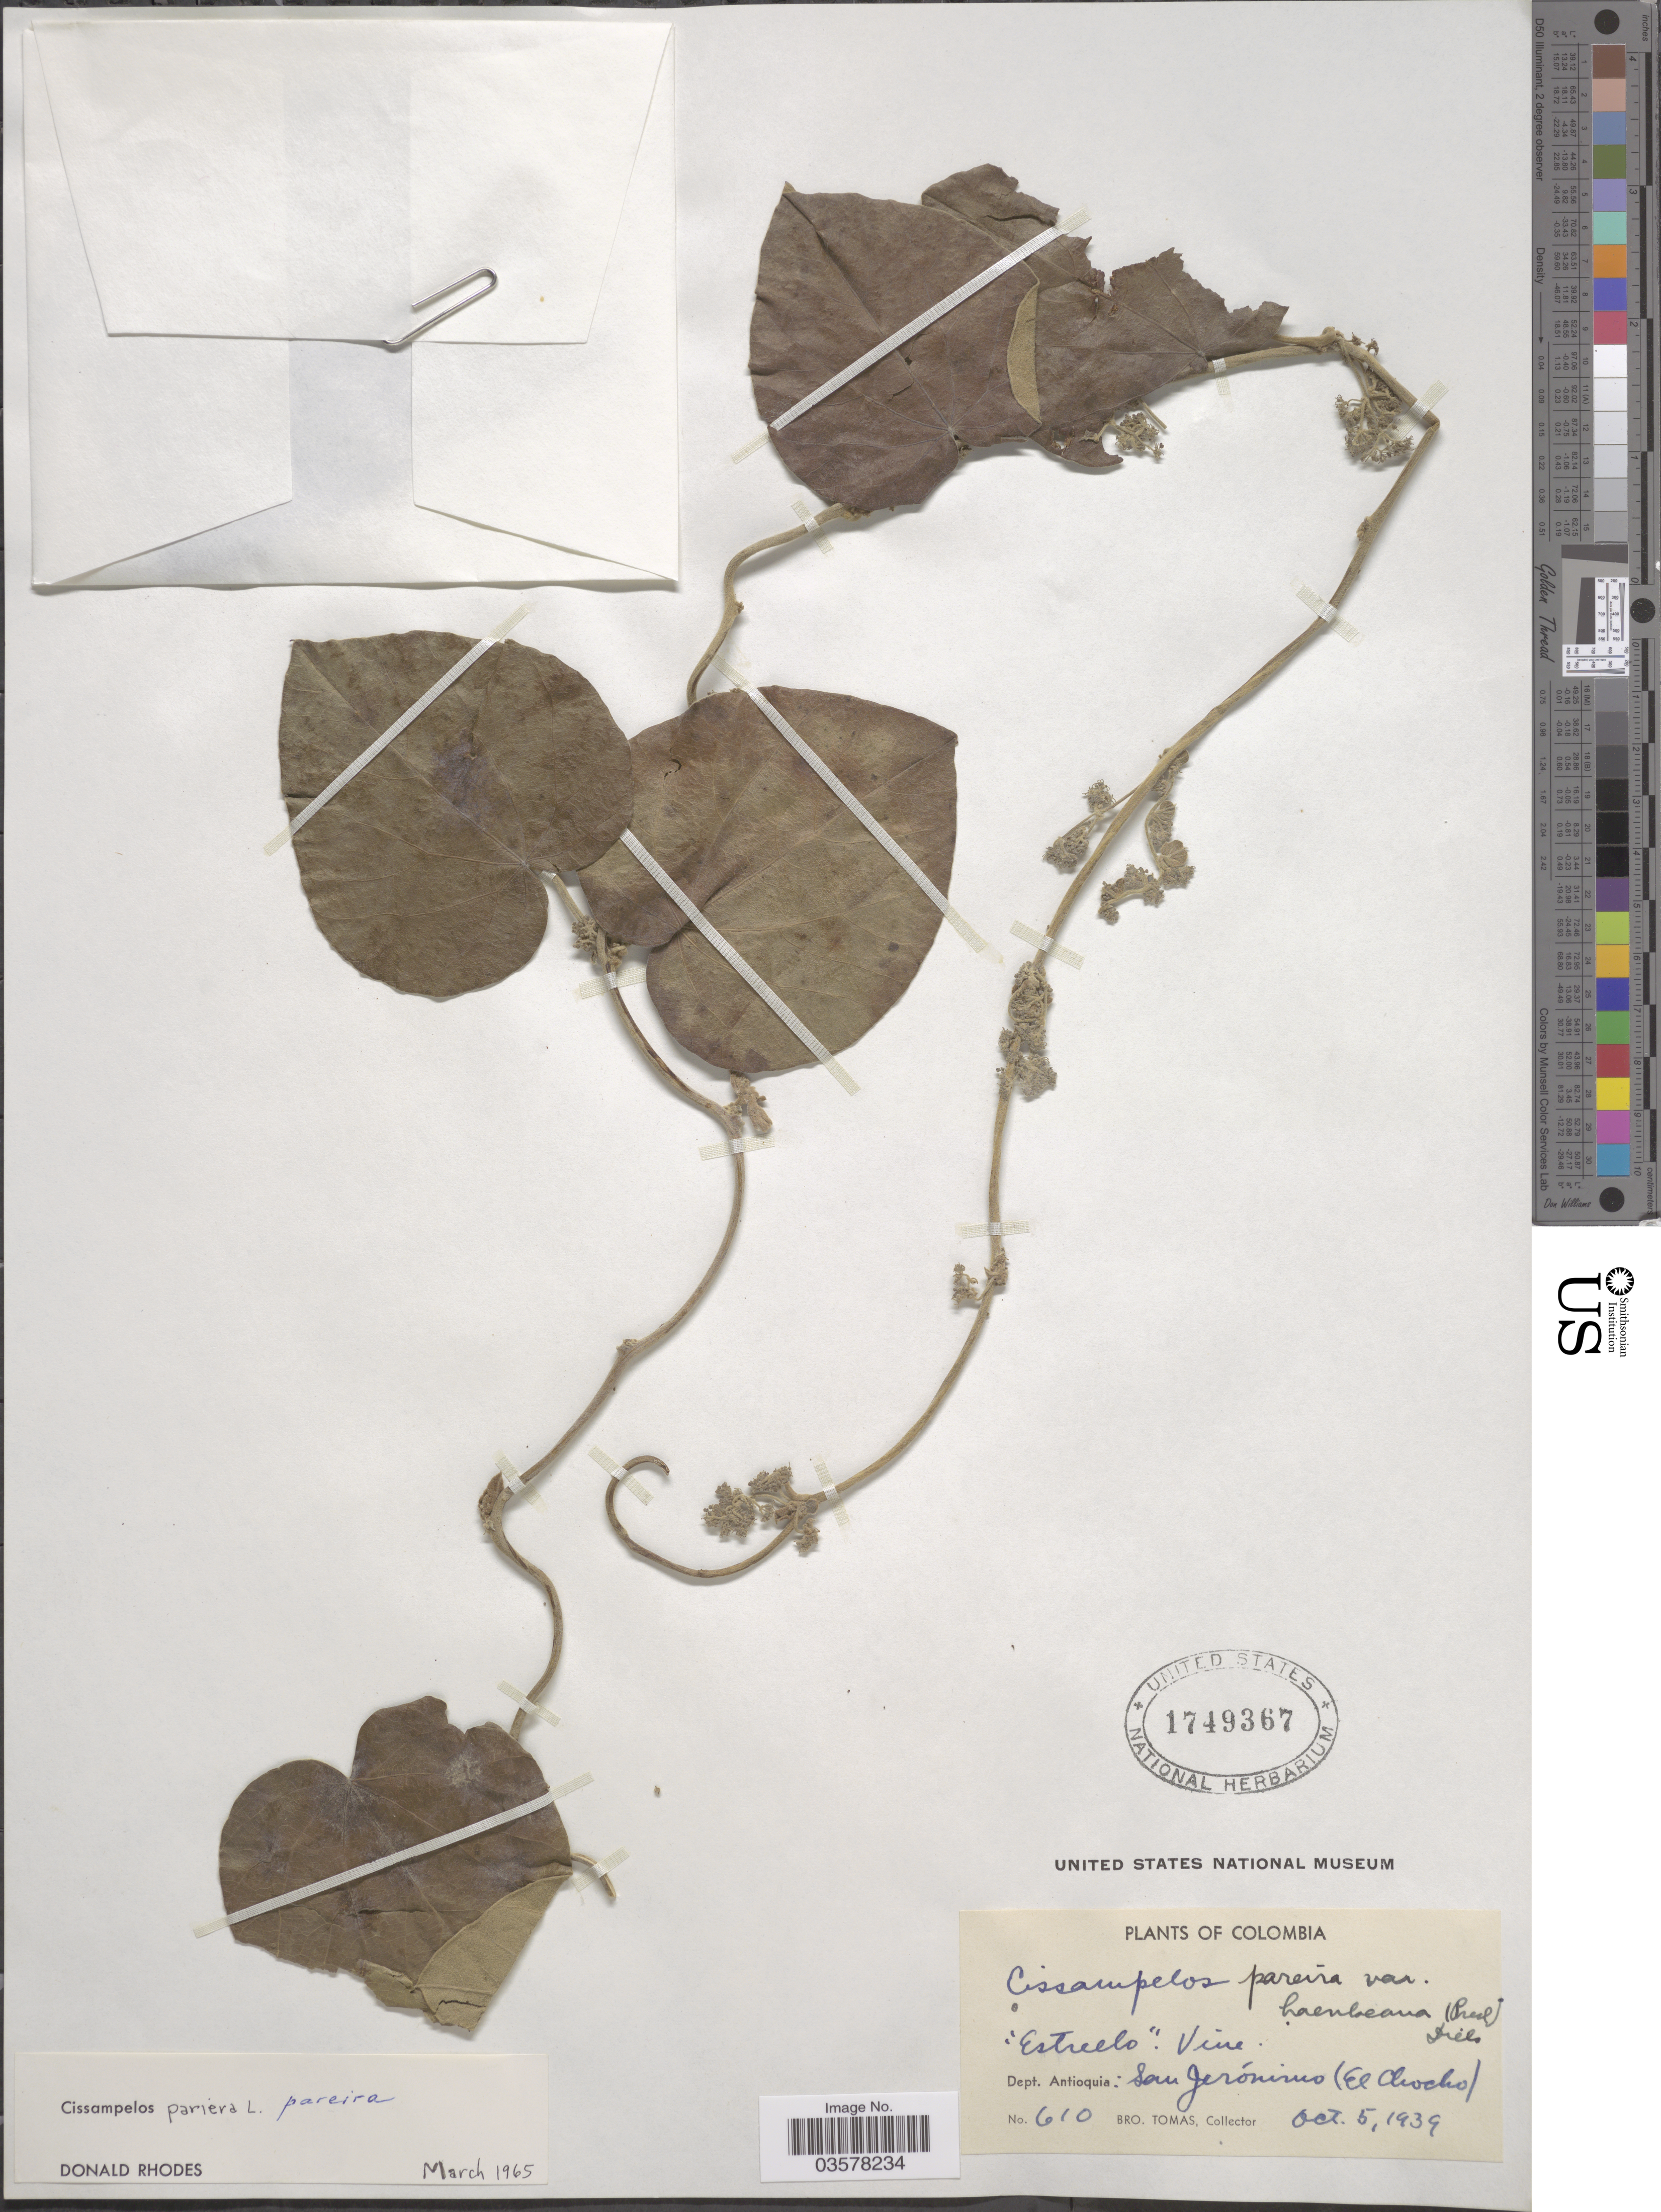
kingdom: Plantae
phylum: Tracheophyta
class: Magnoliopsida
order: Ranunculales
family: Menispermaceae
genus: Cissampelos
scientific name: Cissampelos pareira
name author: L.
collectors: B. Tomas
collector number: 610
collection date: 1939-10-05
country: Colombia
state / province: Antioquia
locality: Dept. Antioquia: San Jerónimo (El Chocho).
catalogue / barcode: US 1749367